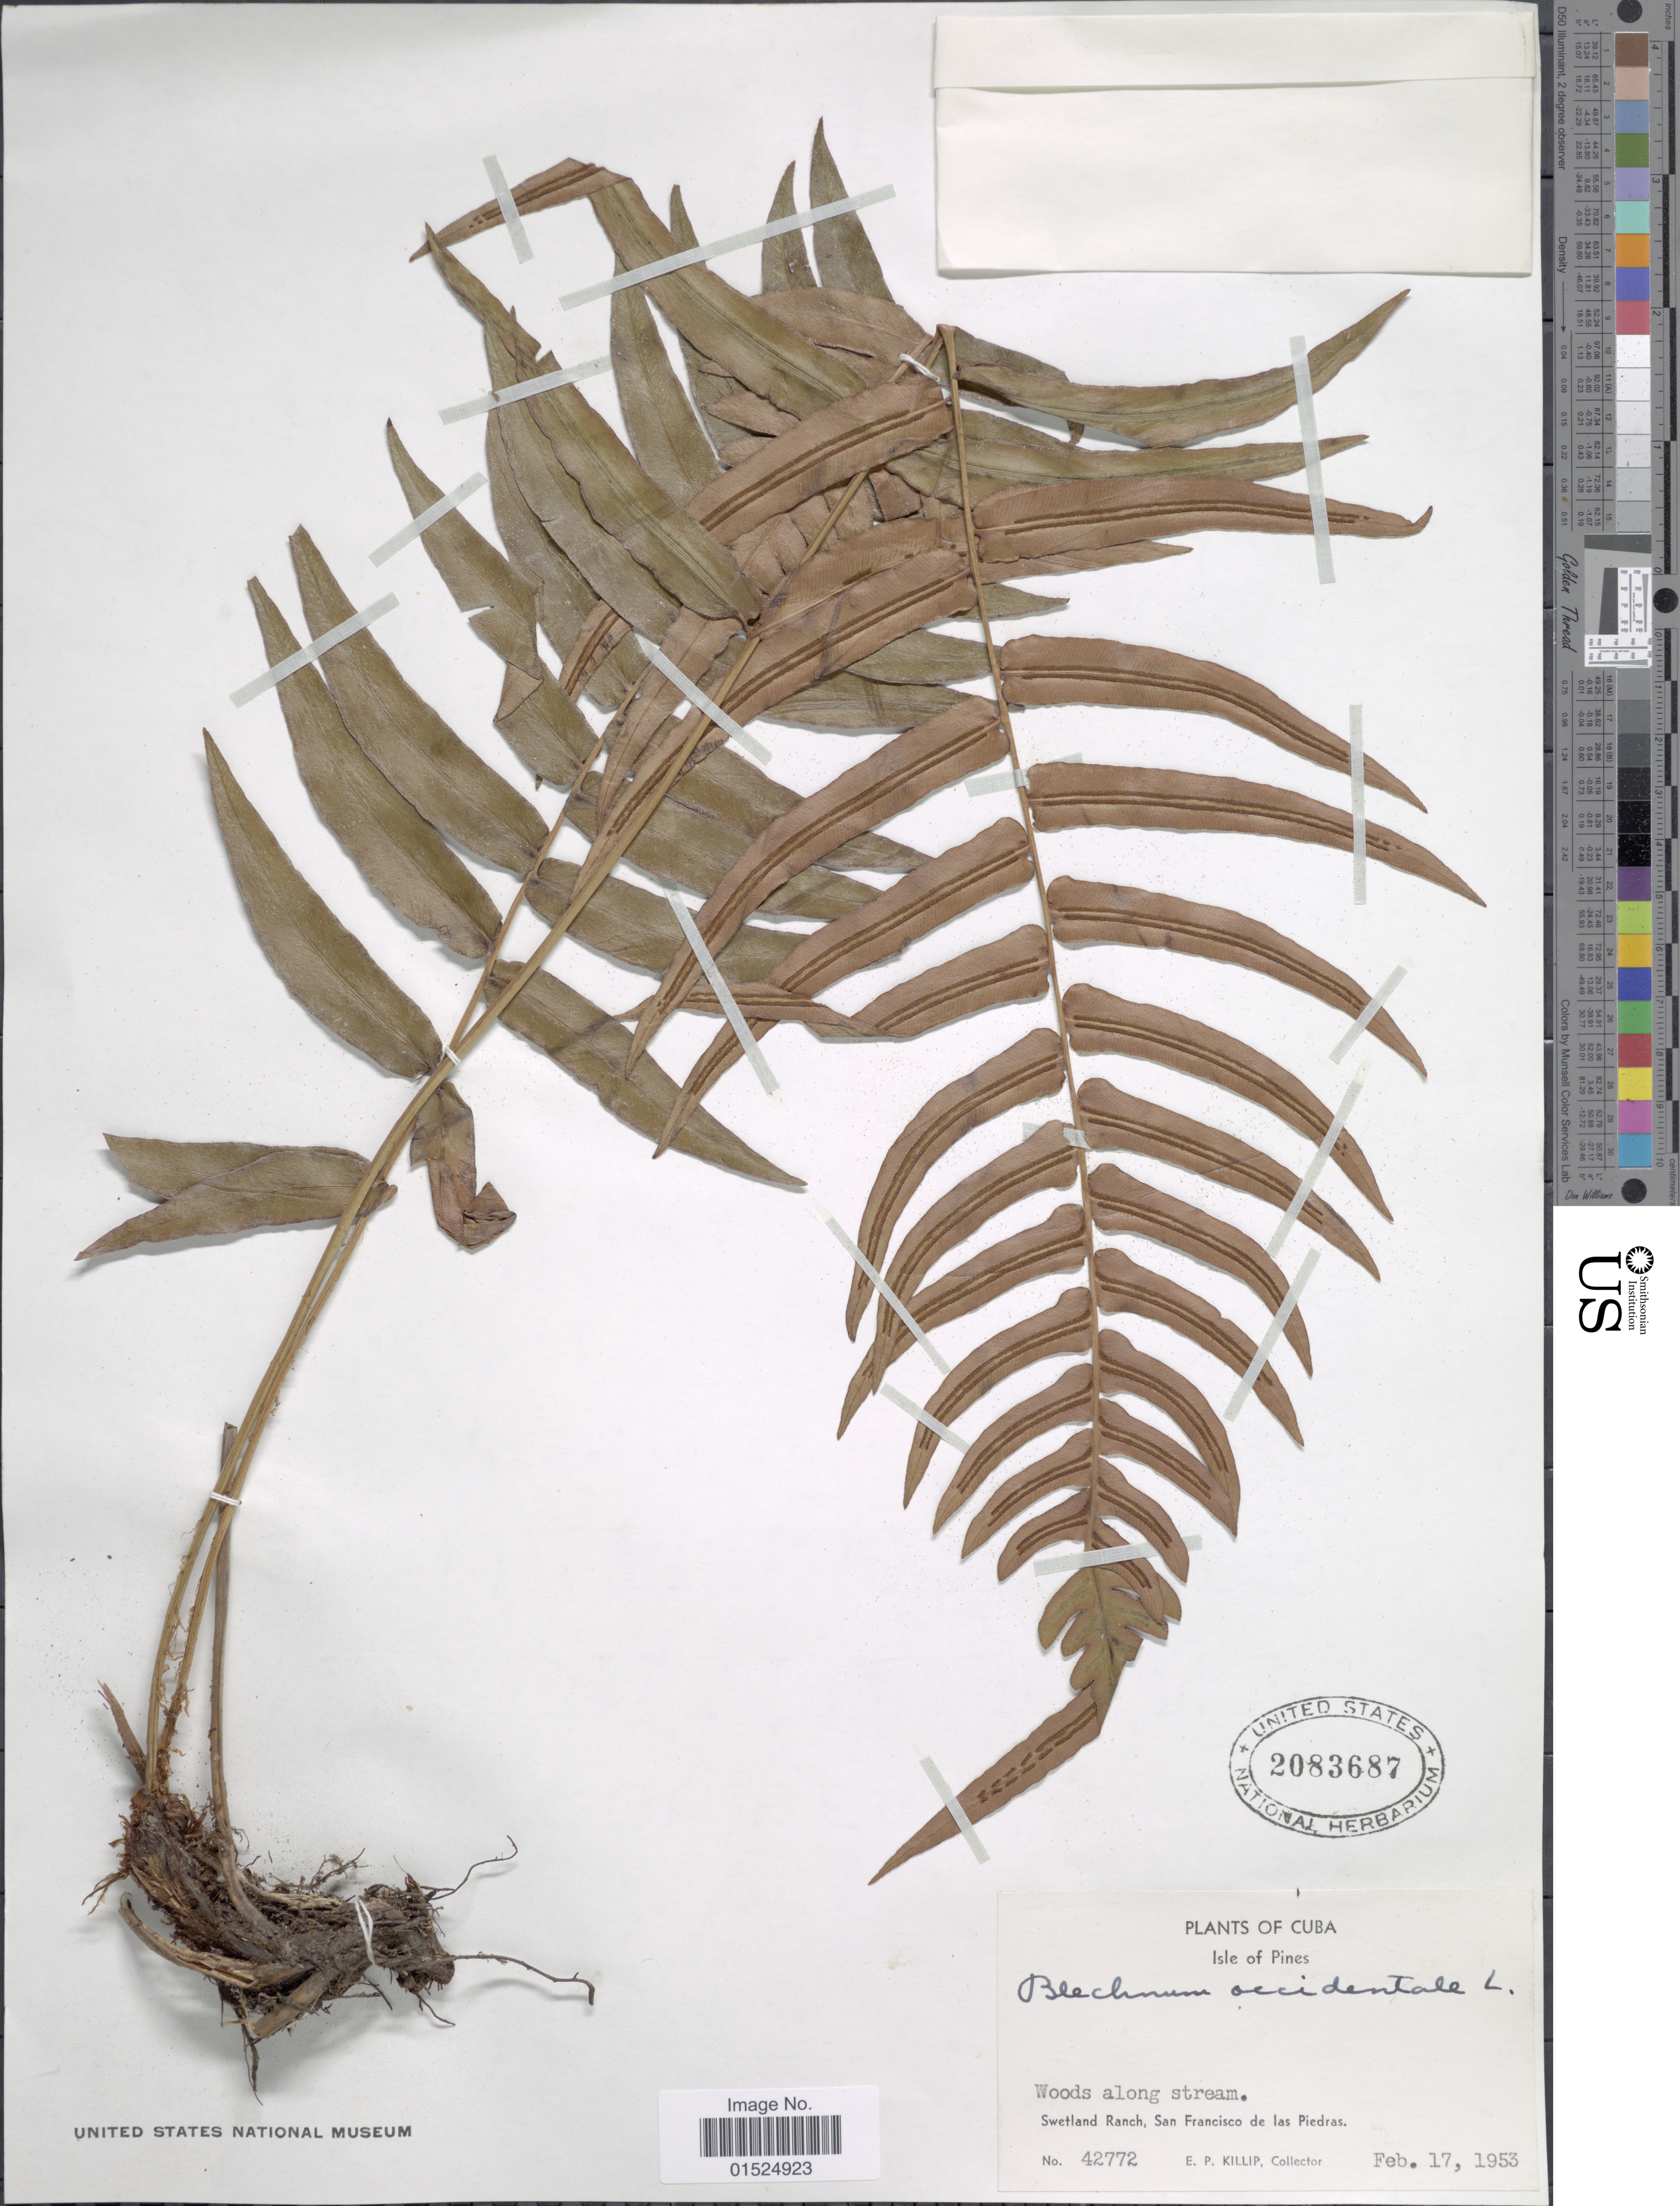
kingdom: Plantae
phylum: Tracheophyta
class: Polypodiopsida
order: Polypodiales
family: Blechnaceae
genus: Blechnum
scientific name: Blechnum occidentale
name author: L.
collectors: E. P. Killip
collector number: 42772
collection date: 1953-02-17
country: Cuba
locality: Isle of Pines, Sweland Ranch, San Francisco de las Piedras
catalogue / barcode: US 2083687